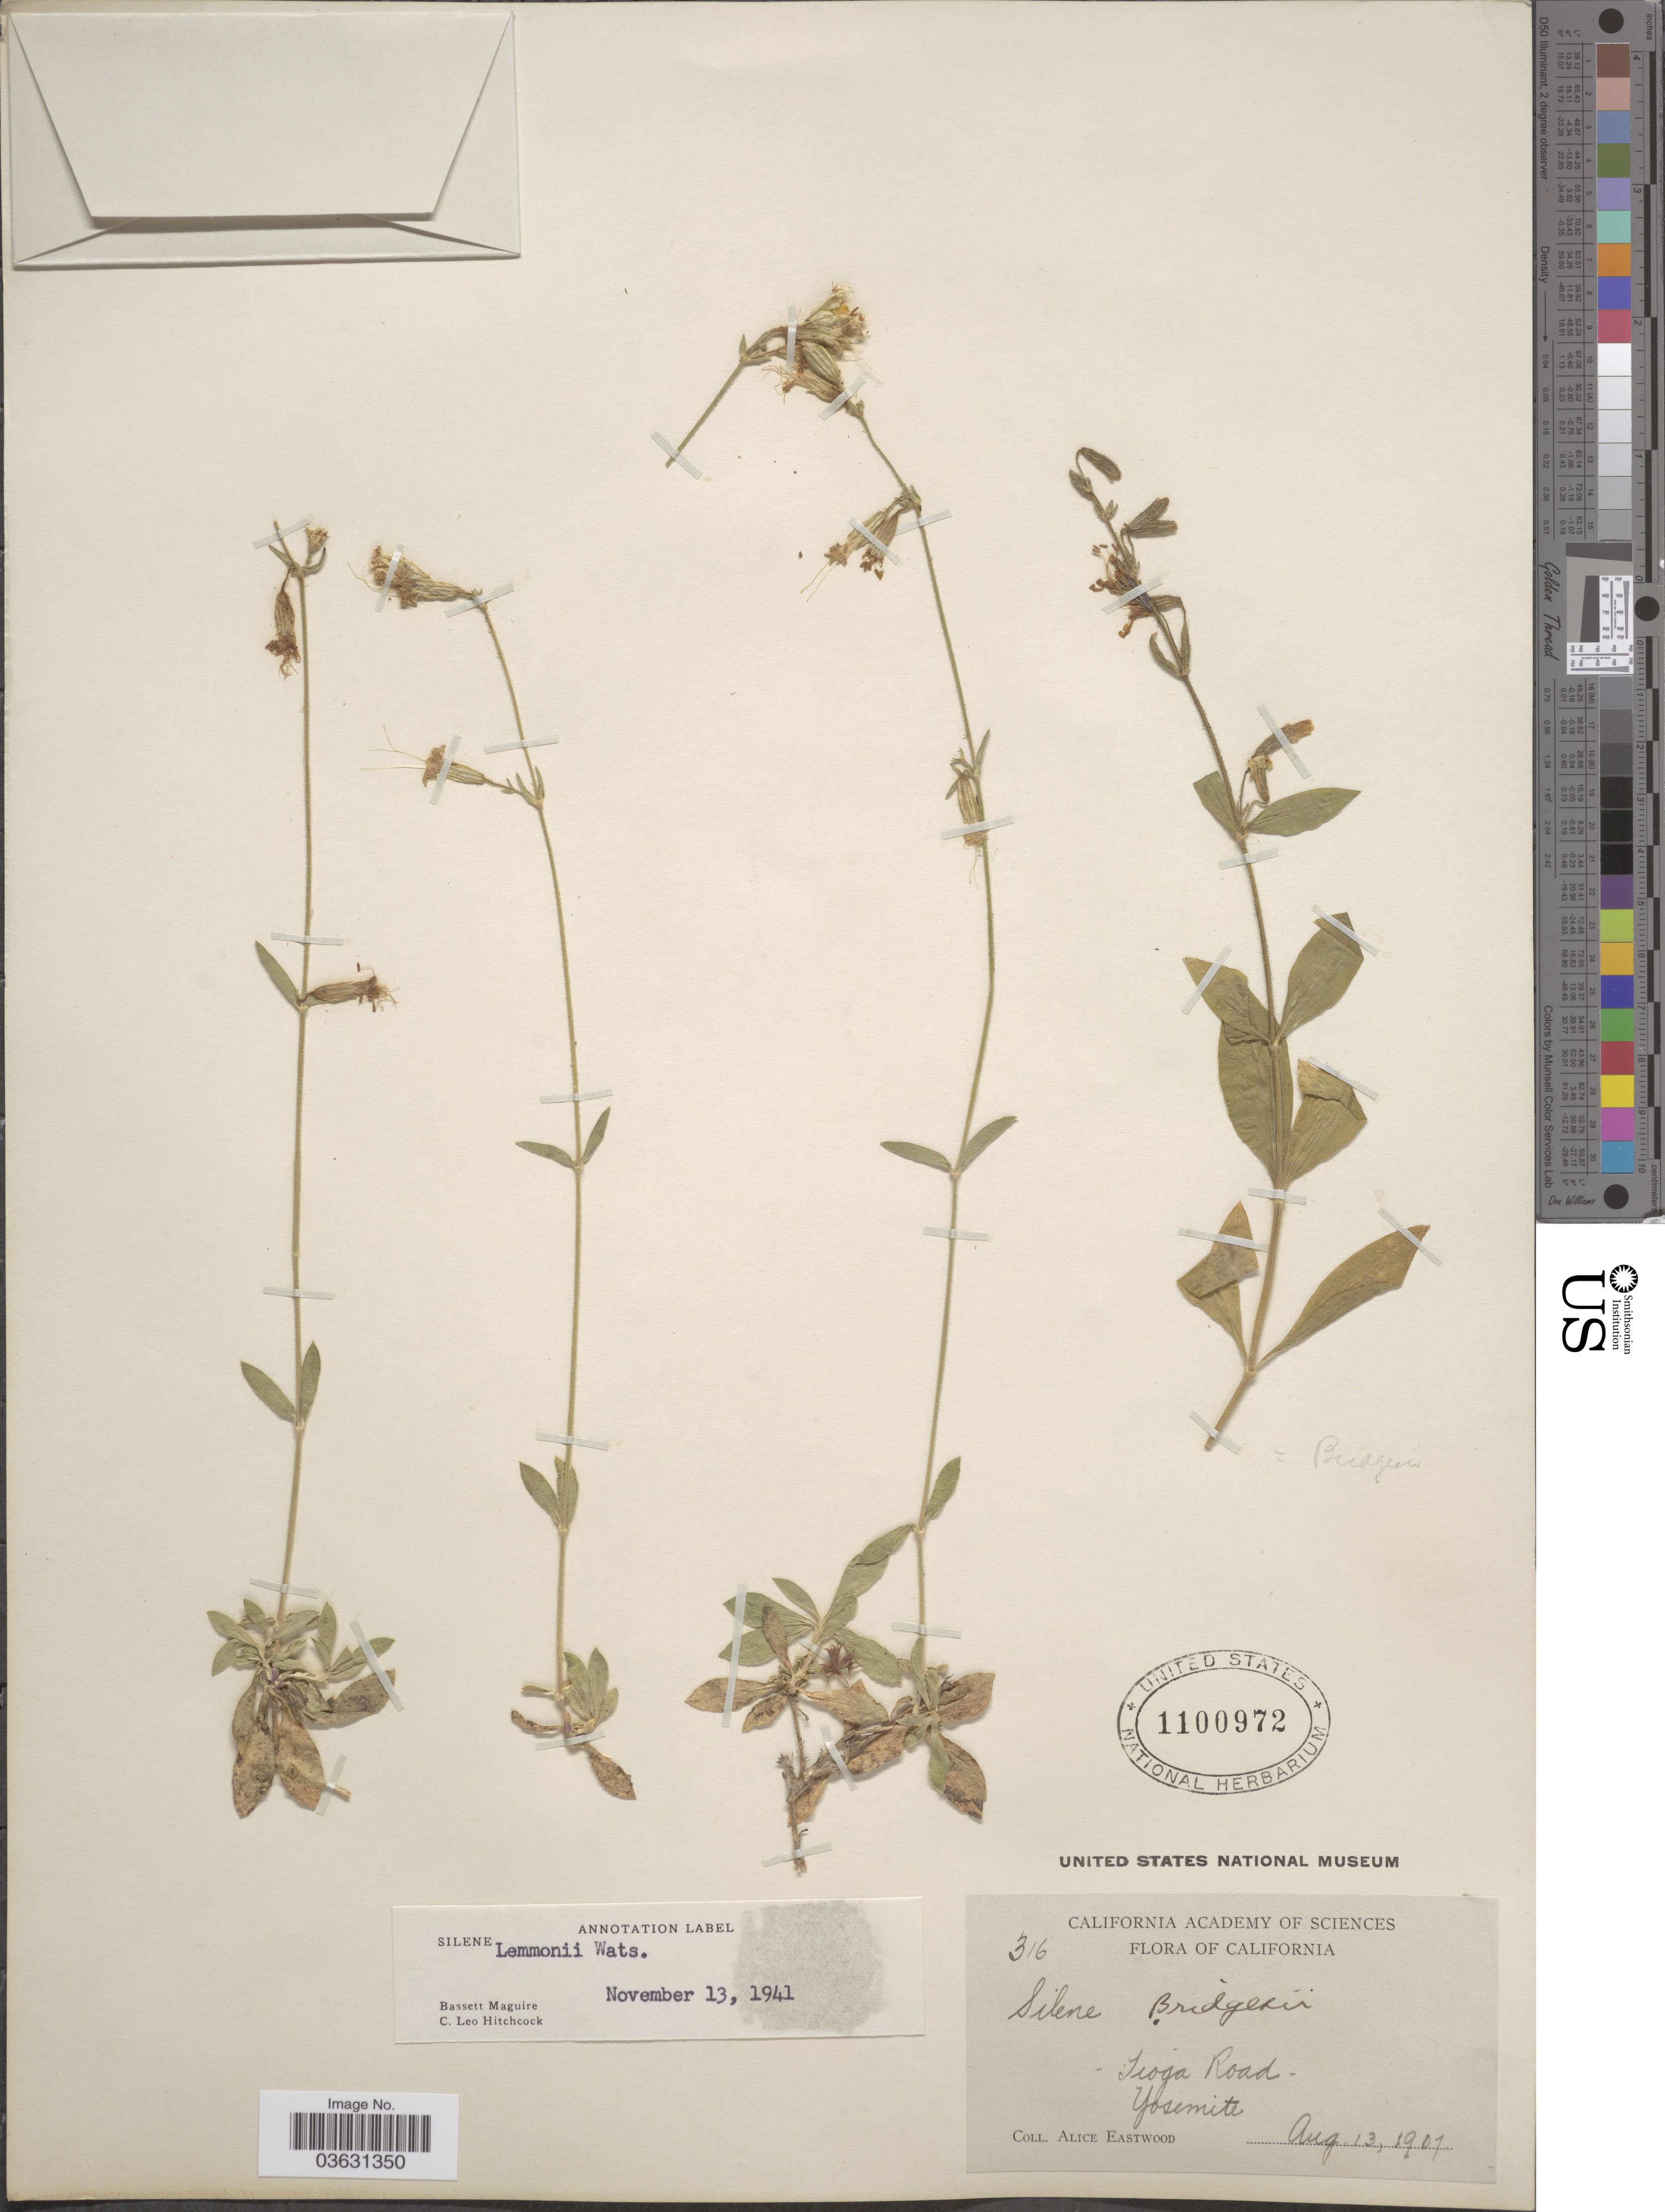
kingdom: Plantae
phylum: Tracheophyta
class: Magnoliopsida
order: Caryophyllales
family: Caryophyllaceae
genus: Silene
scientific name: Silene lemmonii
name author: S. Watson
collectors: A. Eastwood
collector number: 316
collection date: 1901-08-13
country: United States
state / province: California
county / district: Mariposa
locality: Tioga Road. Yosemite.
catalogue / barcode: US 1100972